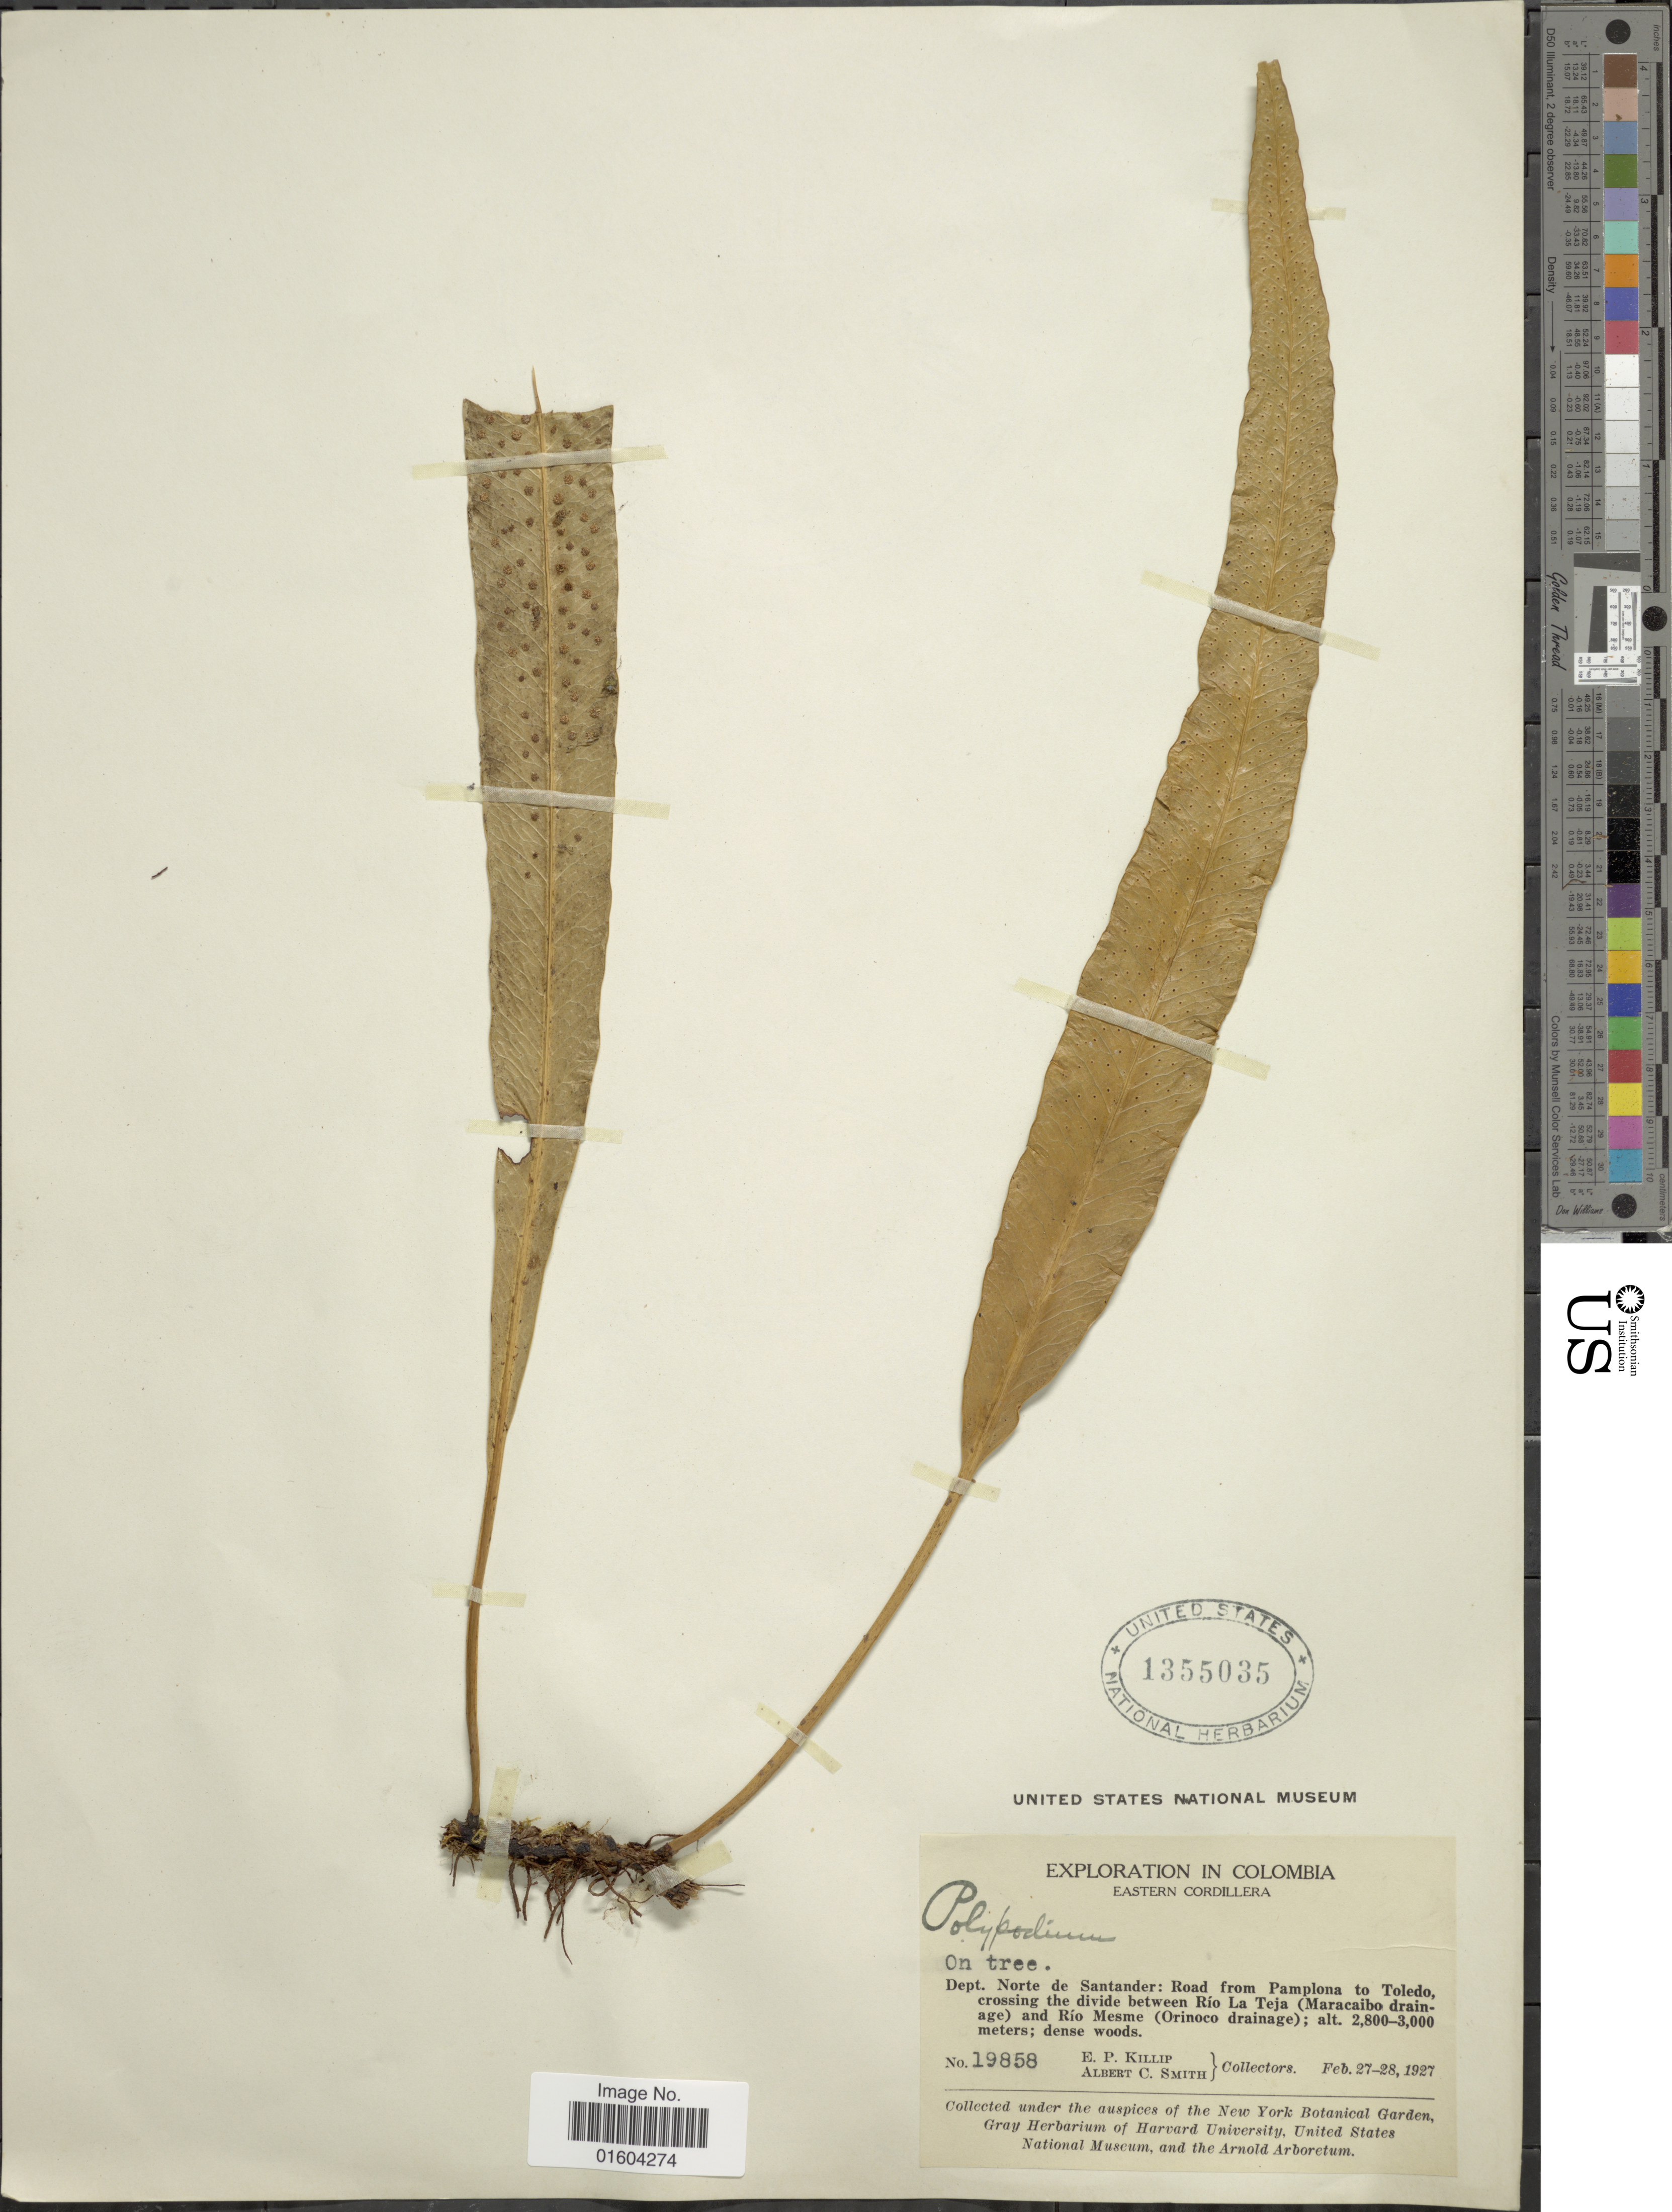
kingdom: Plantae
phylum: Tracheophyta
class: Polypodiopsida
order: Polypodiales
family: Polypodiaceae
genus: Campyloneurum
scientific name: Campyloneurum densifolium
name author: (Hieron.) Lellinger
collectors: E. P. Killip & A. C. Smith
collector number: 19858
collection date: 1927-02-27/1927-02-28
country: Colombia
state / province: Norte de Santander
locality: Eastern Cordillera. Dept. Norte de Santeder: Road from Papploma to Toledo, crossing the divide between Rio Teja (Marceaibo drainage) and Rio Mense) Orinico drainage)/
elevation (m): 2800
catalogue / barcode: US 2355035